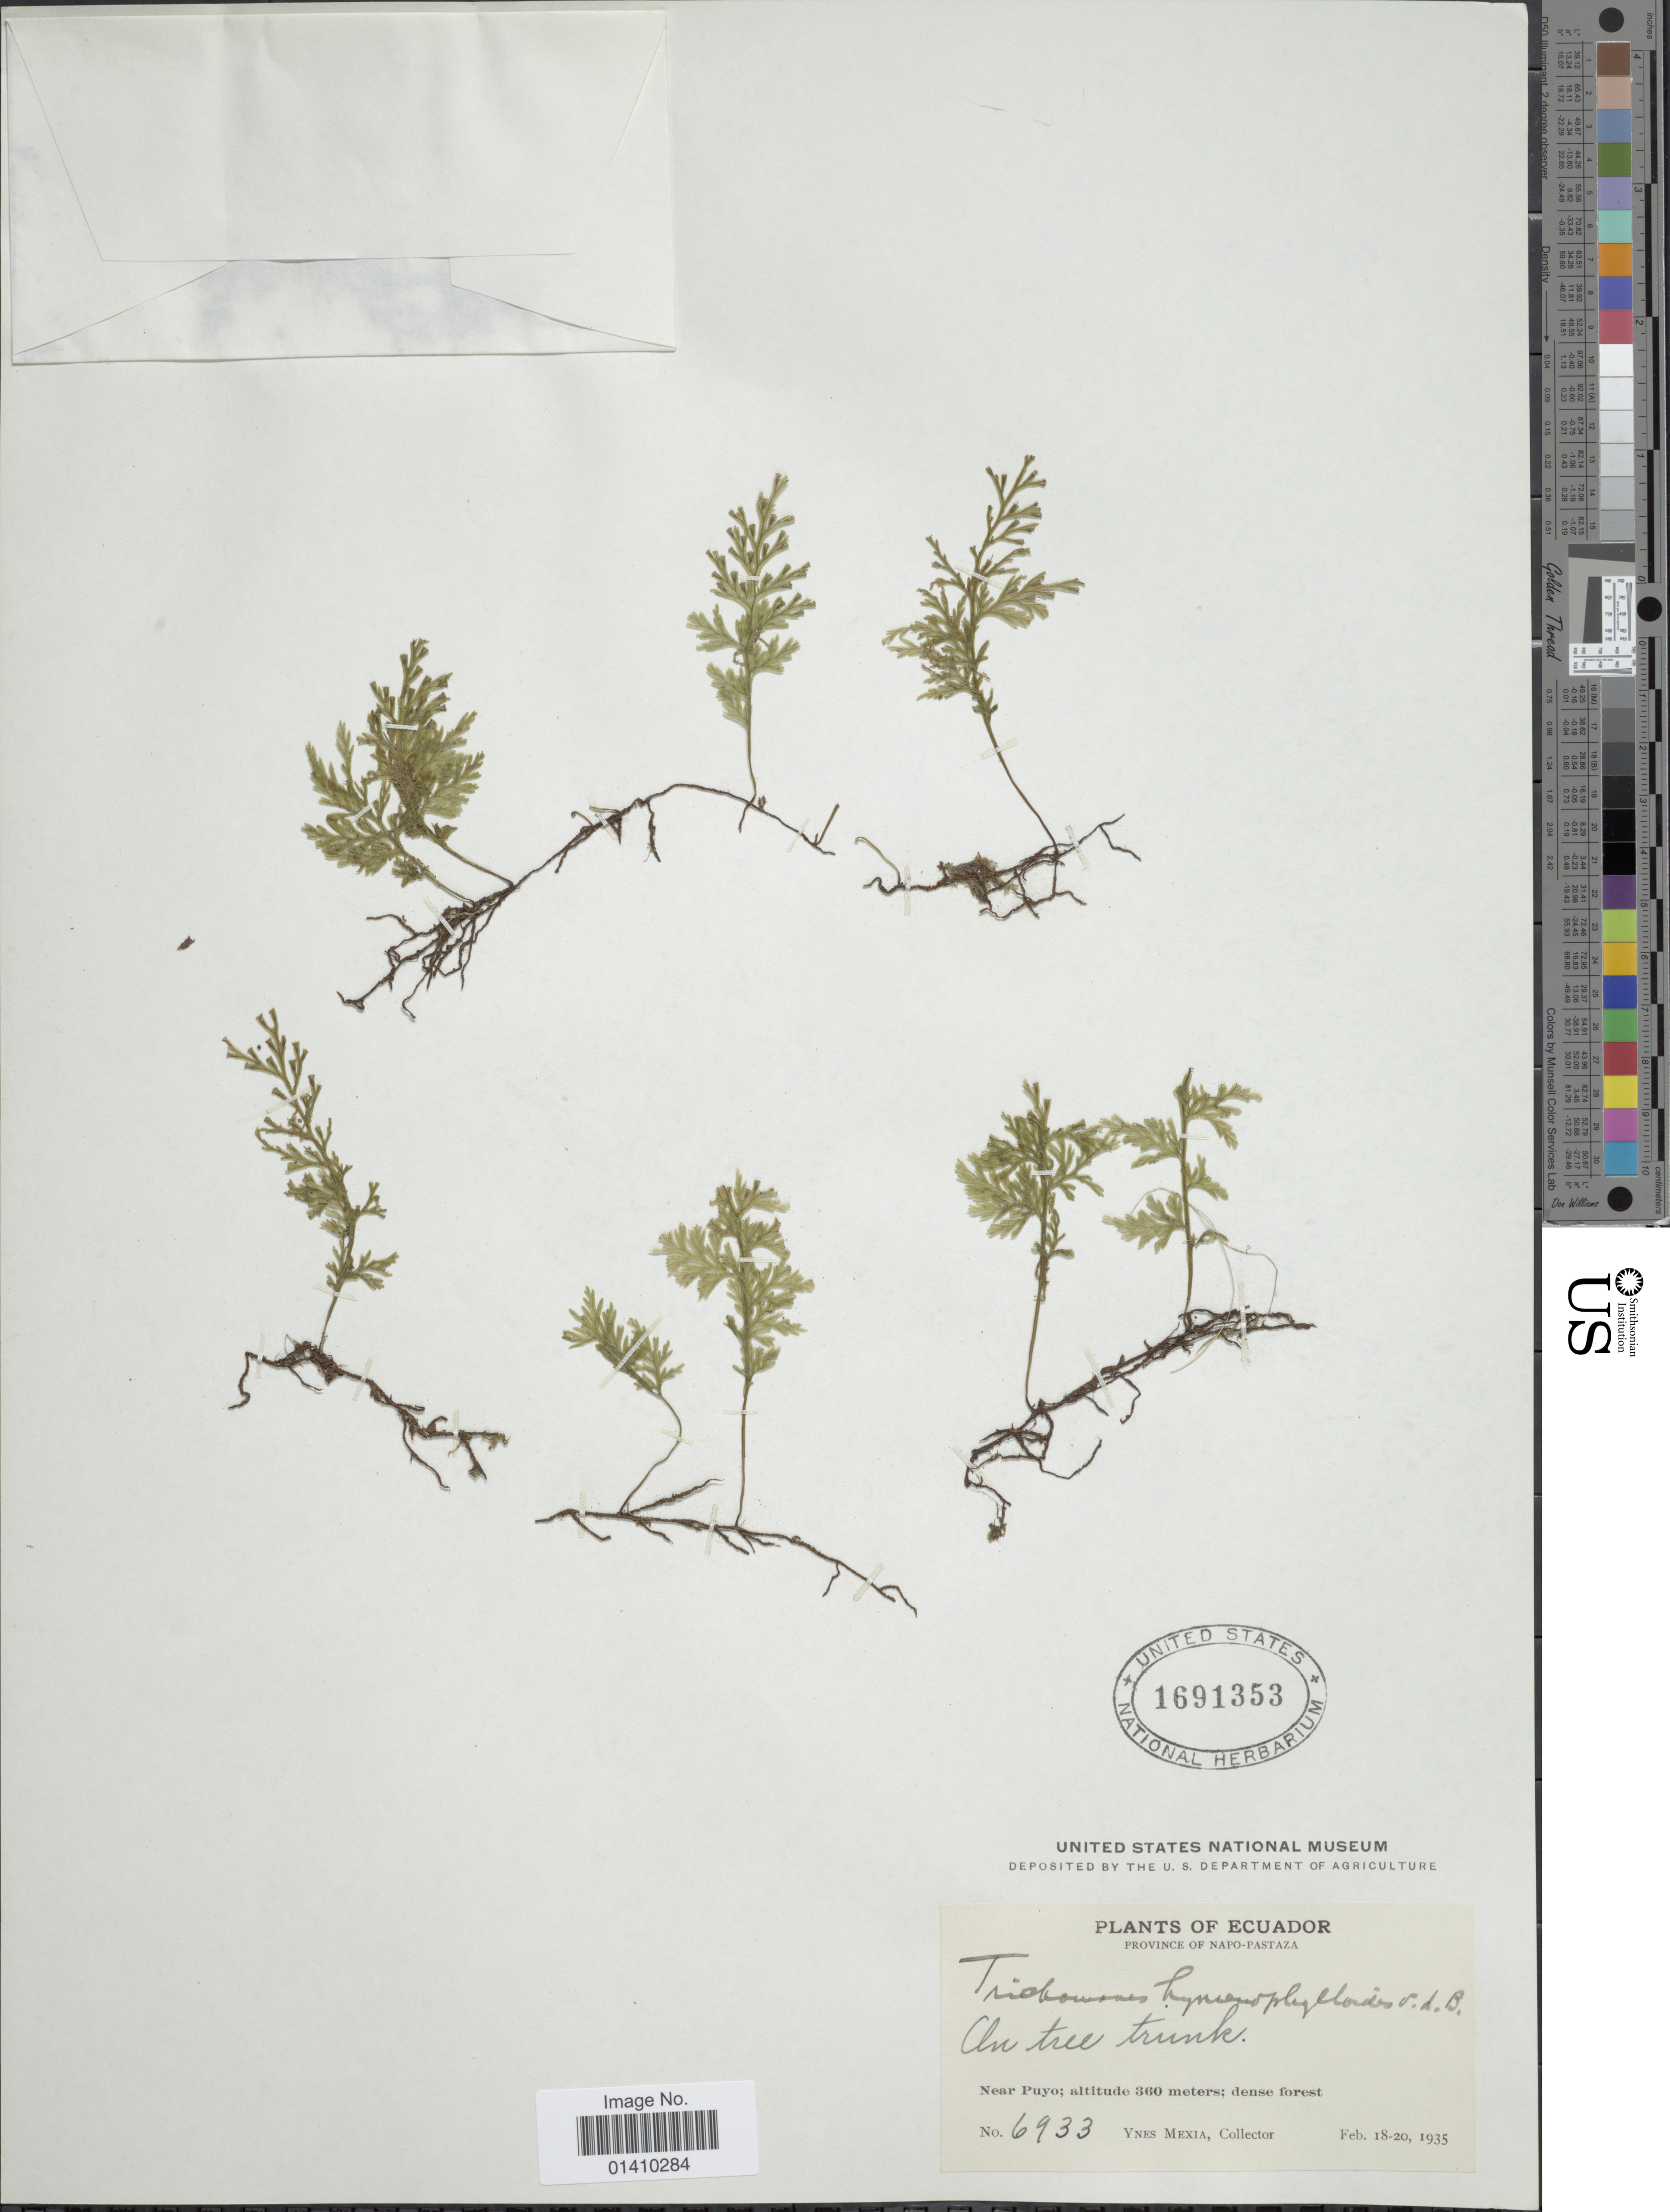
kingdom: Plantae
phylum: Tracheophyta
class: Polypodiopsida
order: Hymenophyllales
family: Hymenophyllaceae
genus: Polyphlebium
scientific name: Polyphlebium hymenophylloides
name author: (Bosch) Ebihara & Dubuisson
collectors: Y. Mexia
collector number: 6933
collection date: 1935-02-18/1935-02-20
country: Ecuador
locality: Province of Napo-Pastaza. Near Puyo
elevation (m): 360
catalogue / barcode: US 1691353